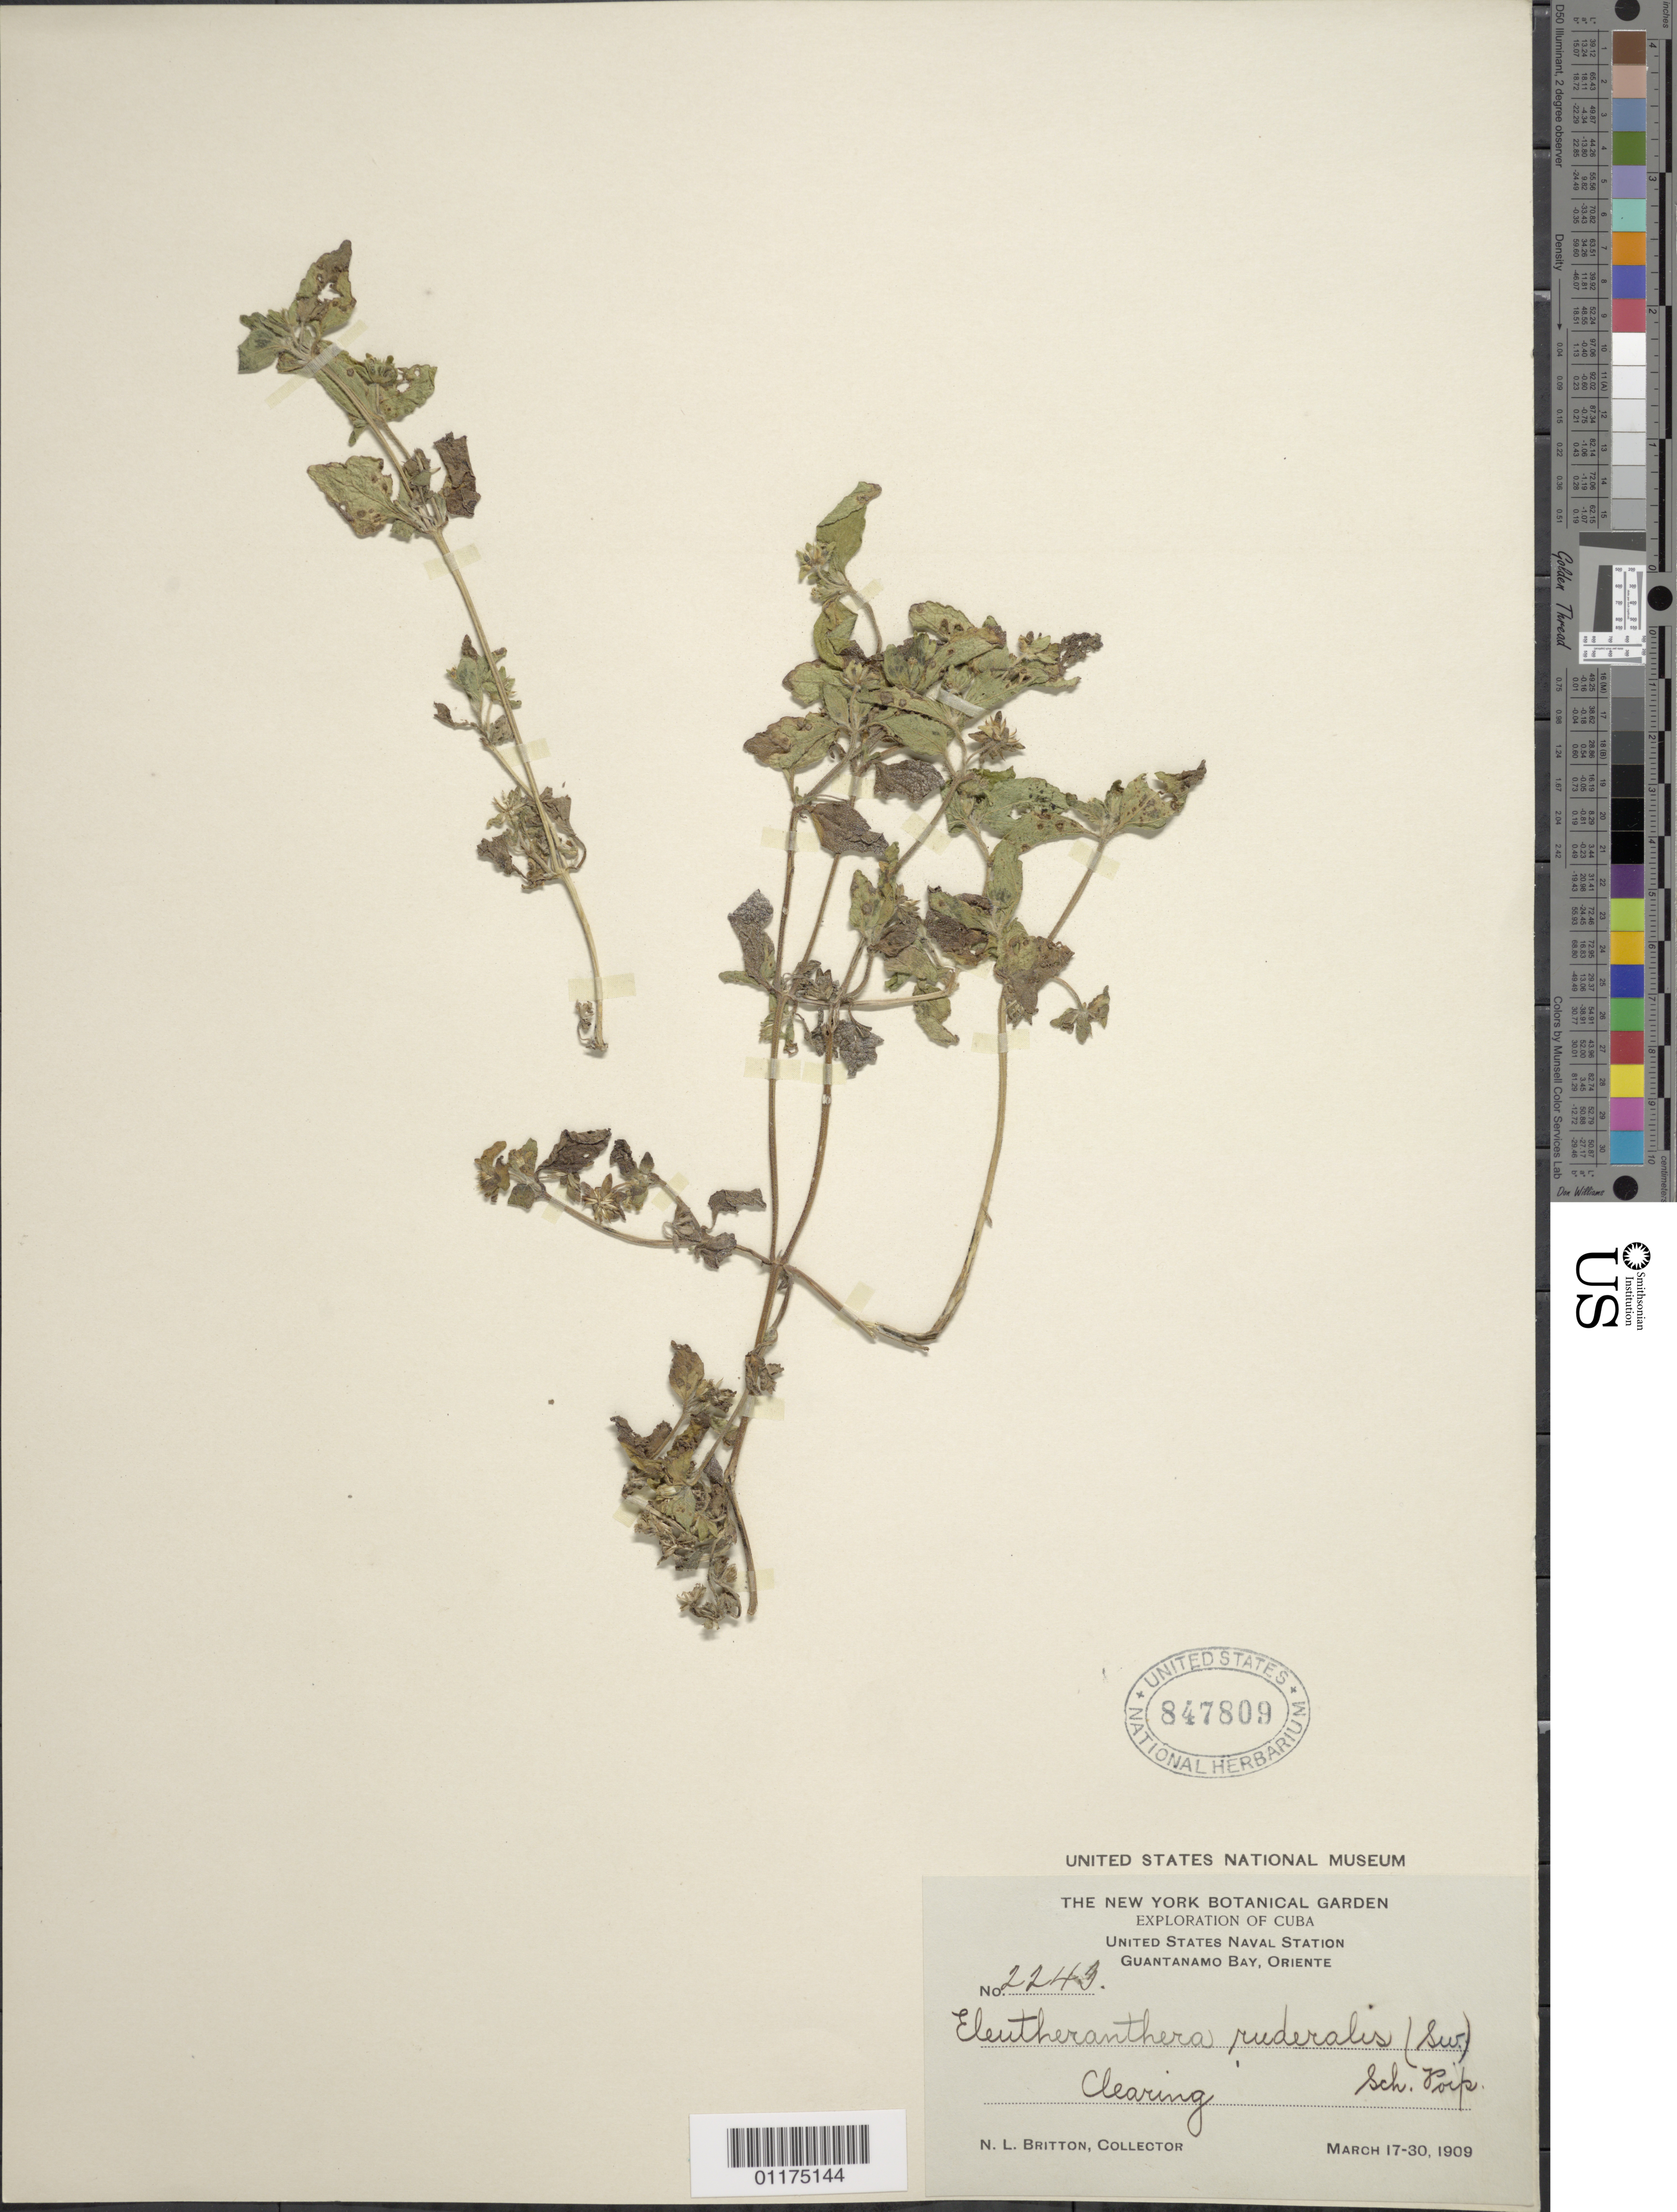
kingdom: Plantae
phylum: Tracheophyta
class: Magnoliopsida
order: Asterales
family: Asteraceae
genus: Eleutheranthera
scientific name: Eleutheranthera ruderalis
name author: (Sw.) Sch. Bip.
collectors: N. Britton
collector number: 2243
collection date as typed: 17 Mar 1909 to 30 Mar 1909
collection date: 1909-03-17/1909-03-30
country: Cuba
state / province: Oriente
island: Cuba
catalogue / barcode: US 847809